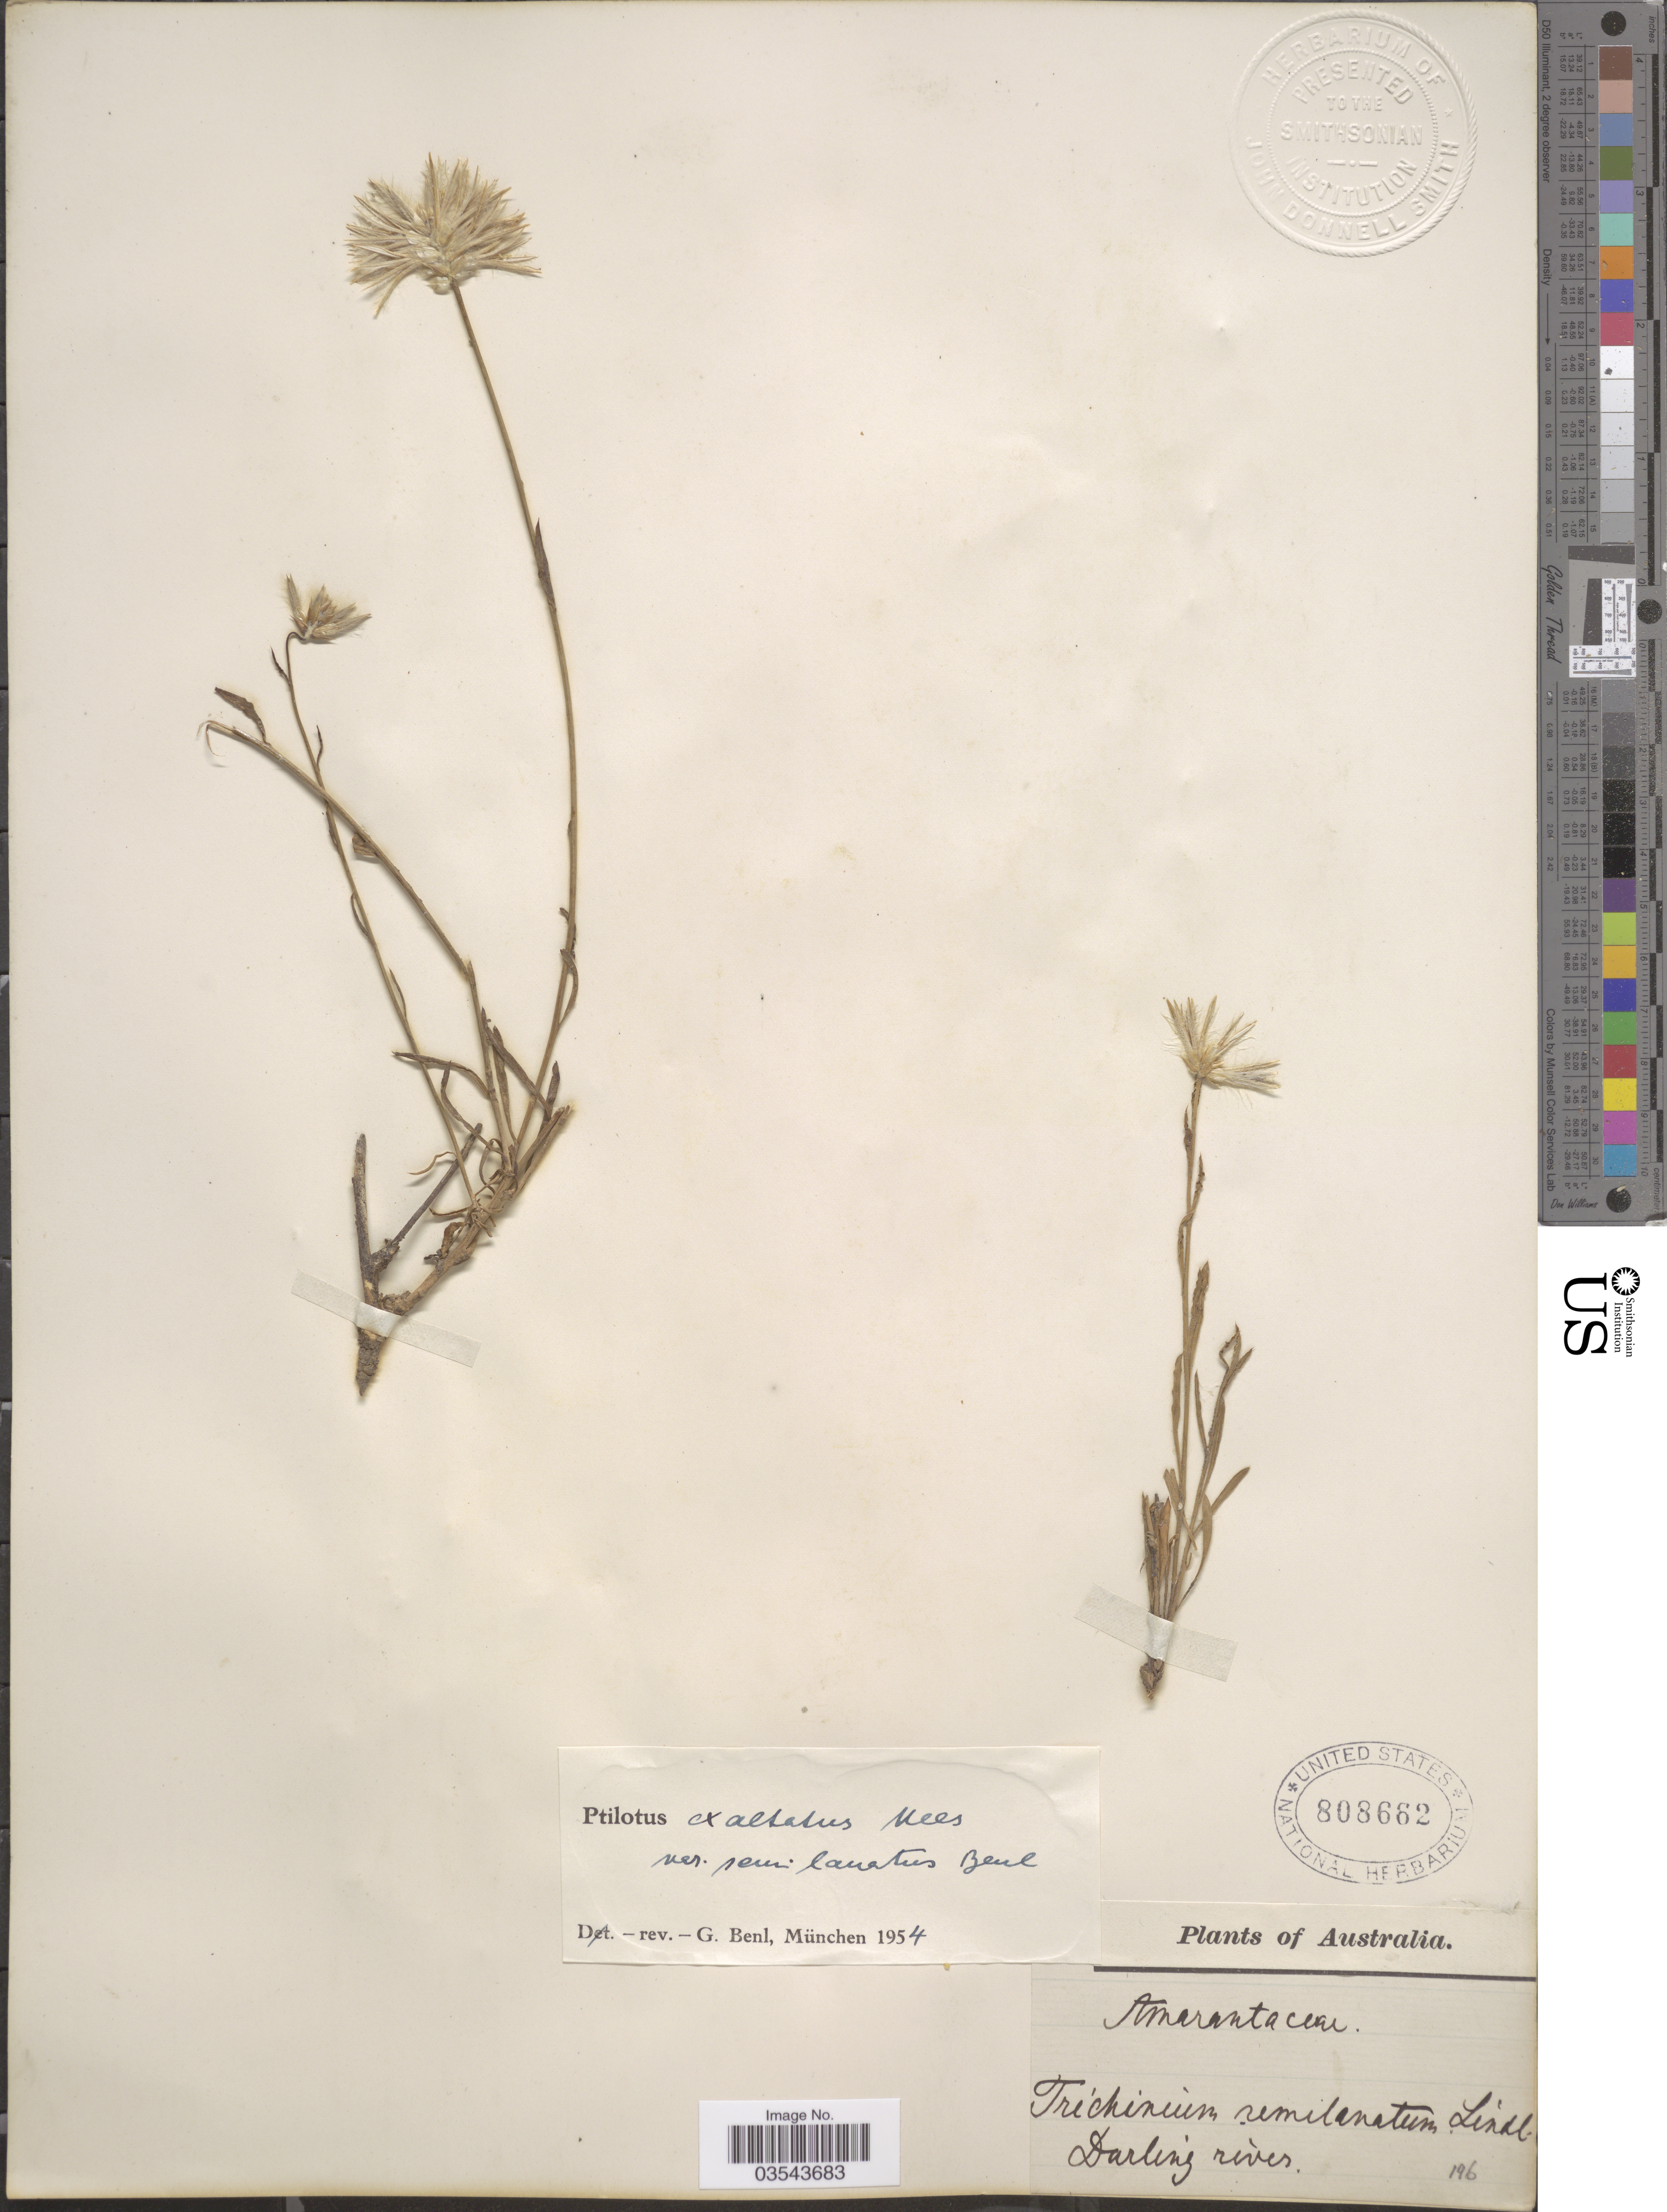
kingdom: Plantae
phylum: Tracheophyta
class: Magnoliopsida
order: Caryophyllales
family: Amaranthaceae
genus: Ptilotus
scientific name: Ptilotus exaltatus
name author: Nees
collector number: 196*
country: Australia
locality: Darling river.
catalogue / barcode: US 808662